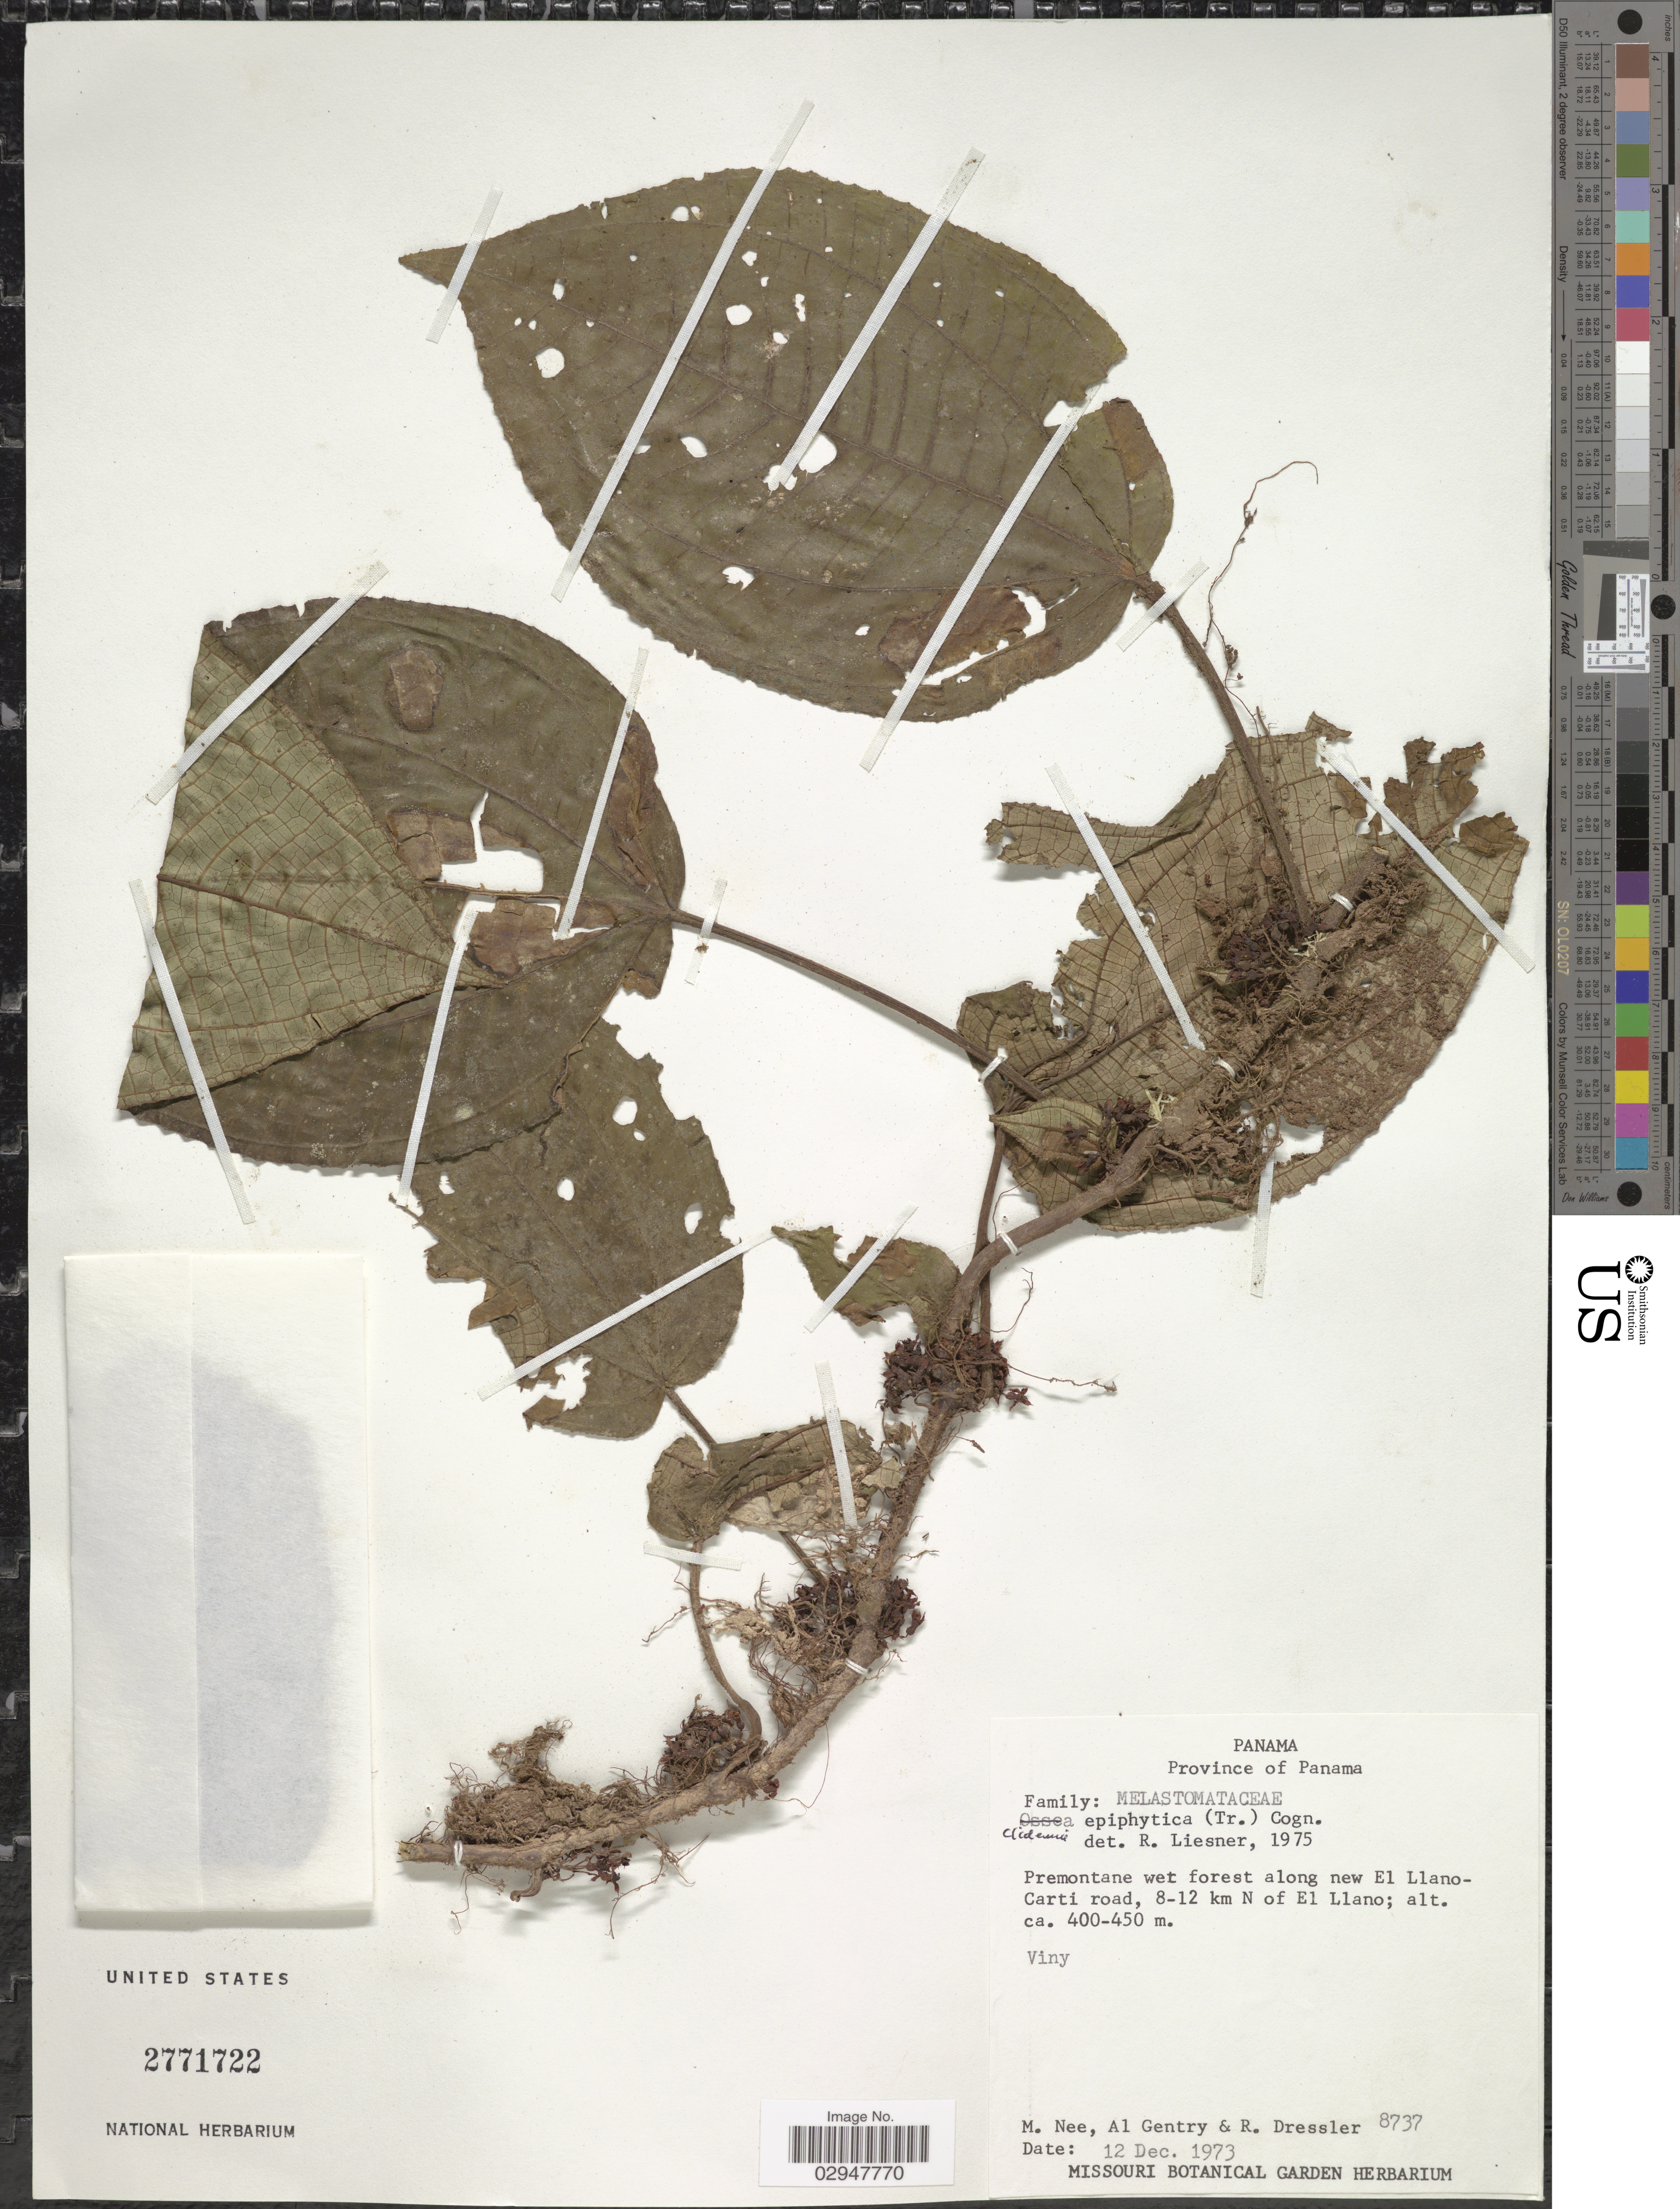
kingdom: Plantae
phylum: Tracheophyta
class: Magnoliopsida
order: Myrtales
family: Melastomataceae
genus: Clidemia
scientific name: Clidemia epiphytica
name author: (Triana) Cogn.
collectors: M. Nee, A. H. Gentry & R. Dressler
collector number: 8737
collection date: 1973-12-12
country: Panama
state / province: Panamá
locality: Premontane wet forest along new El Llanocarti road, 8-12 km N of El Llano.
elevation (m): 400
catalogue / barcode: US 2771722